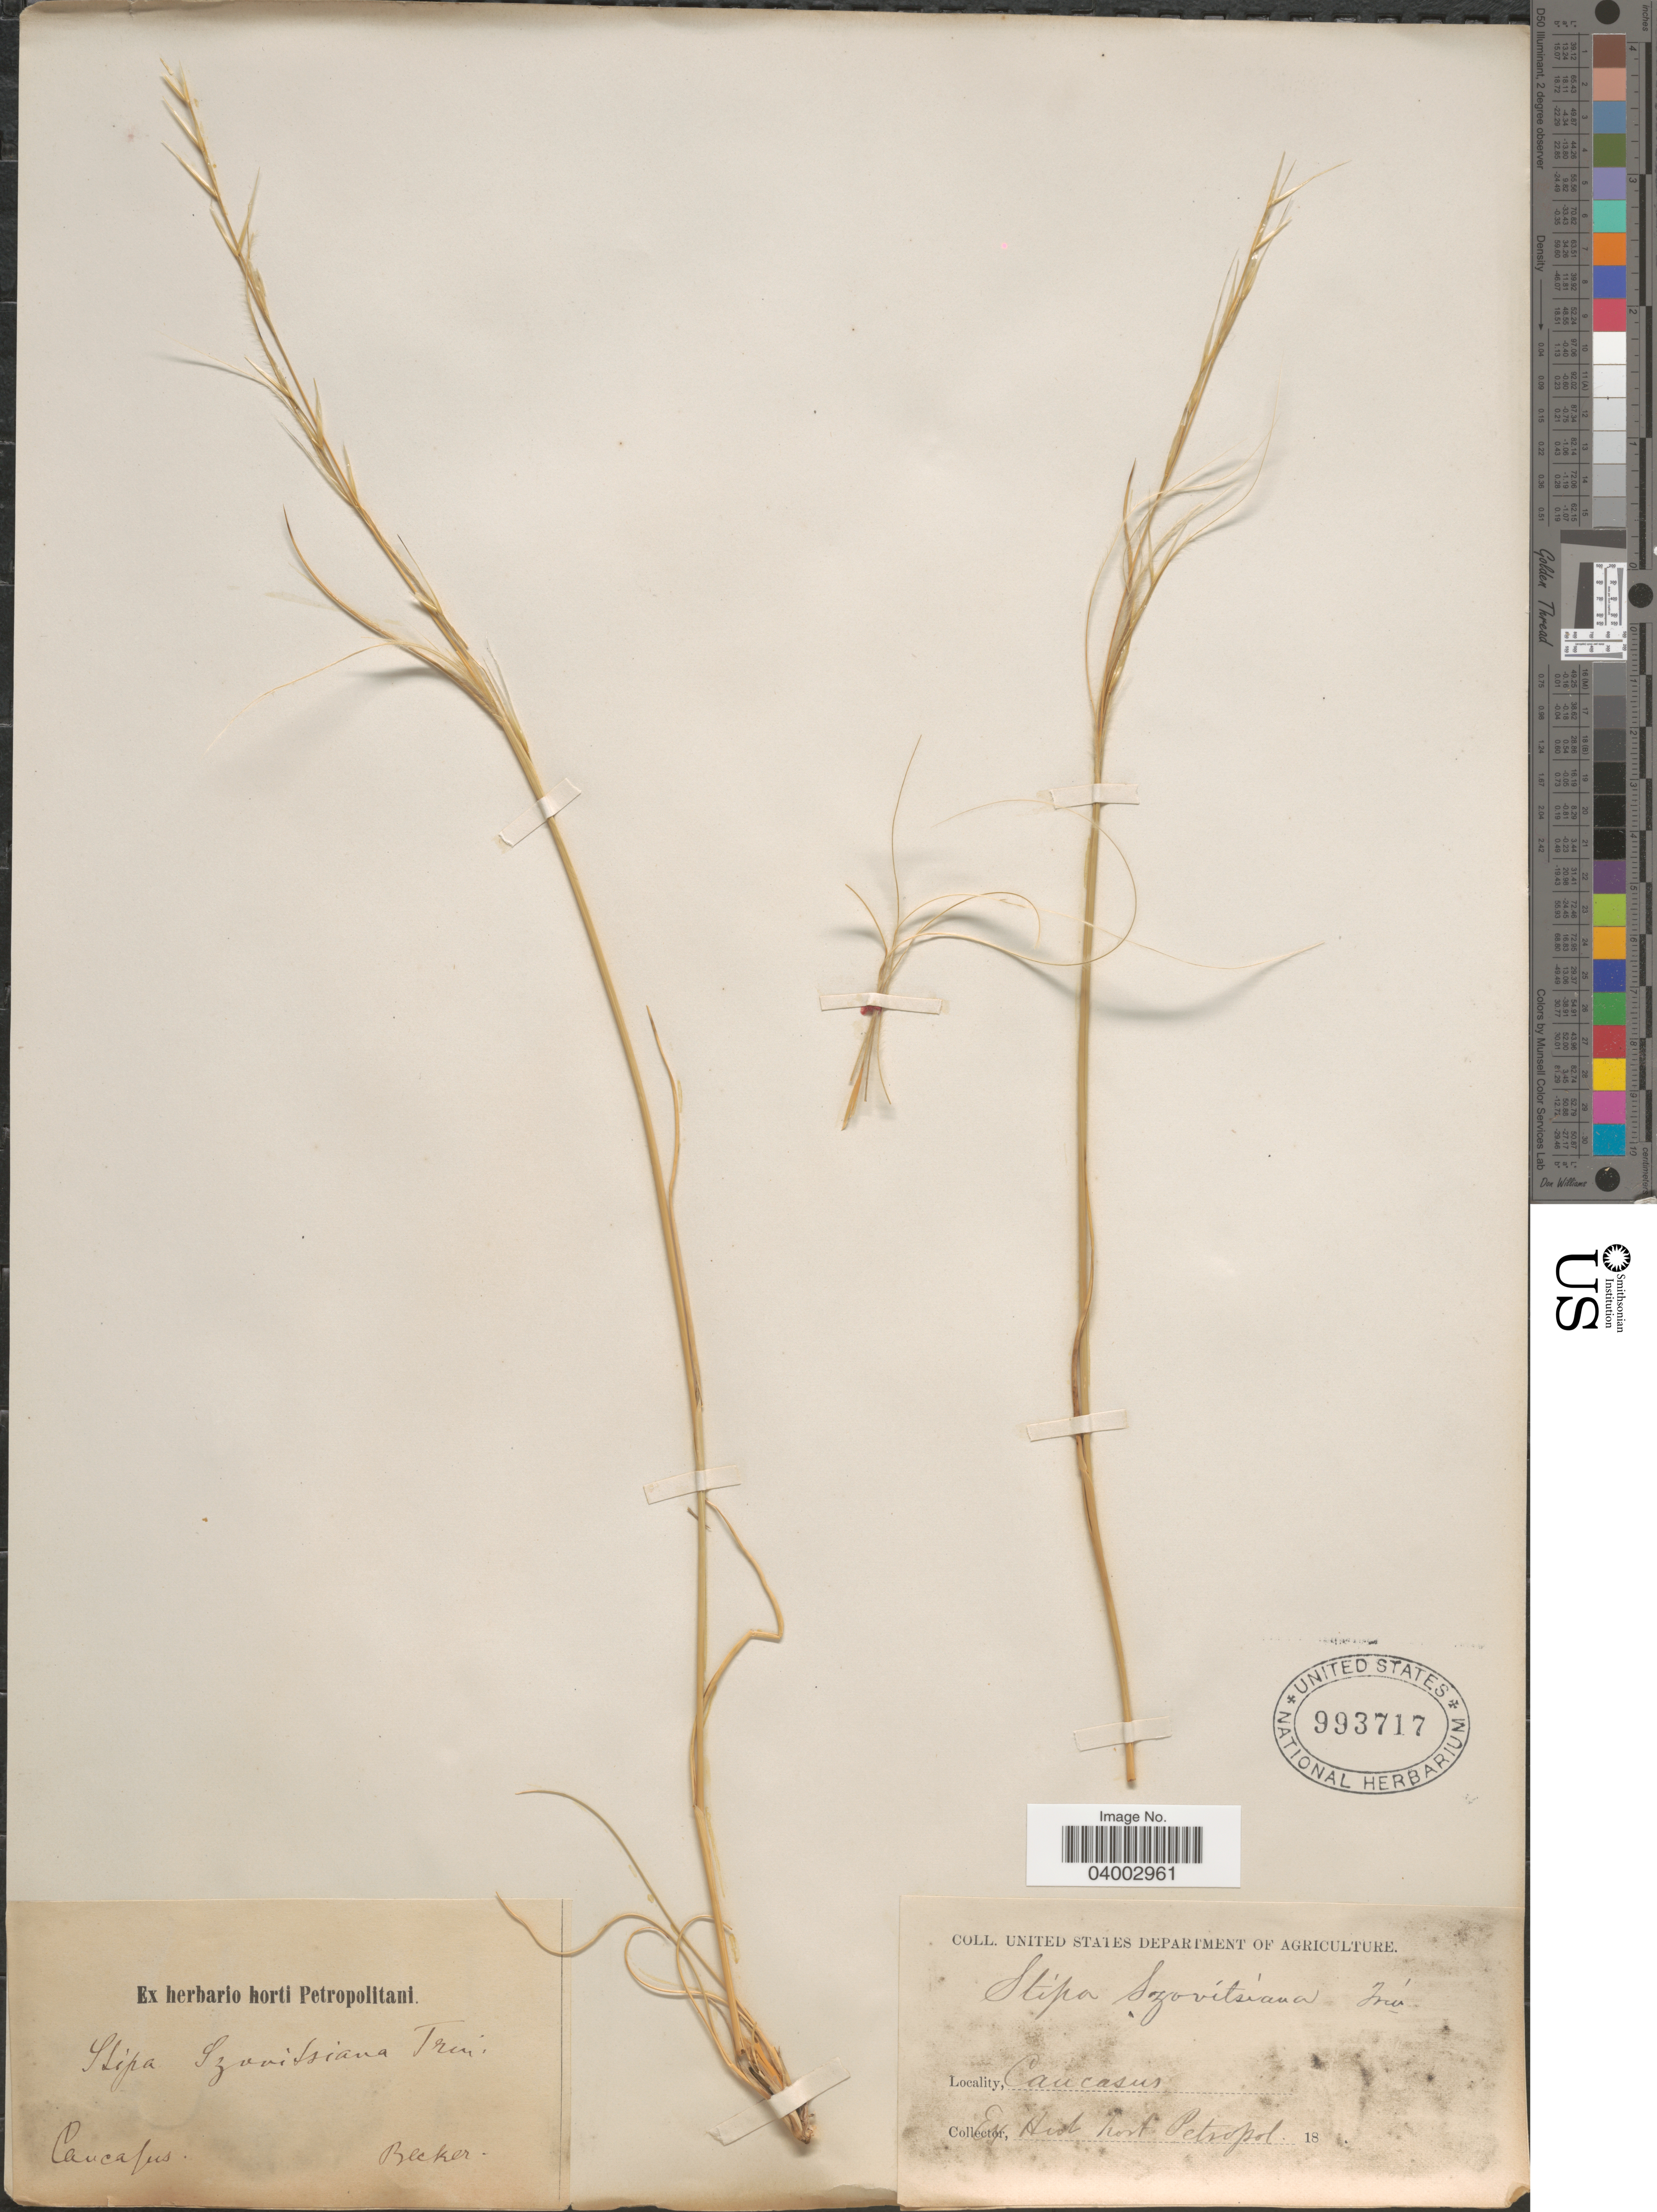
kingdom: Plantae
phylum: Tracheophyta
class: Liliopsida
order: Poales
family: Poaceae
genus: Stipa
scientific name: Stipa szovitsiana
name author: (Trin. & Rupr.) Griseb.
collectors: -. Becker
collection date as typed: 18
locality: Caucasus.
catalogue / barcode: US 993717